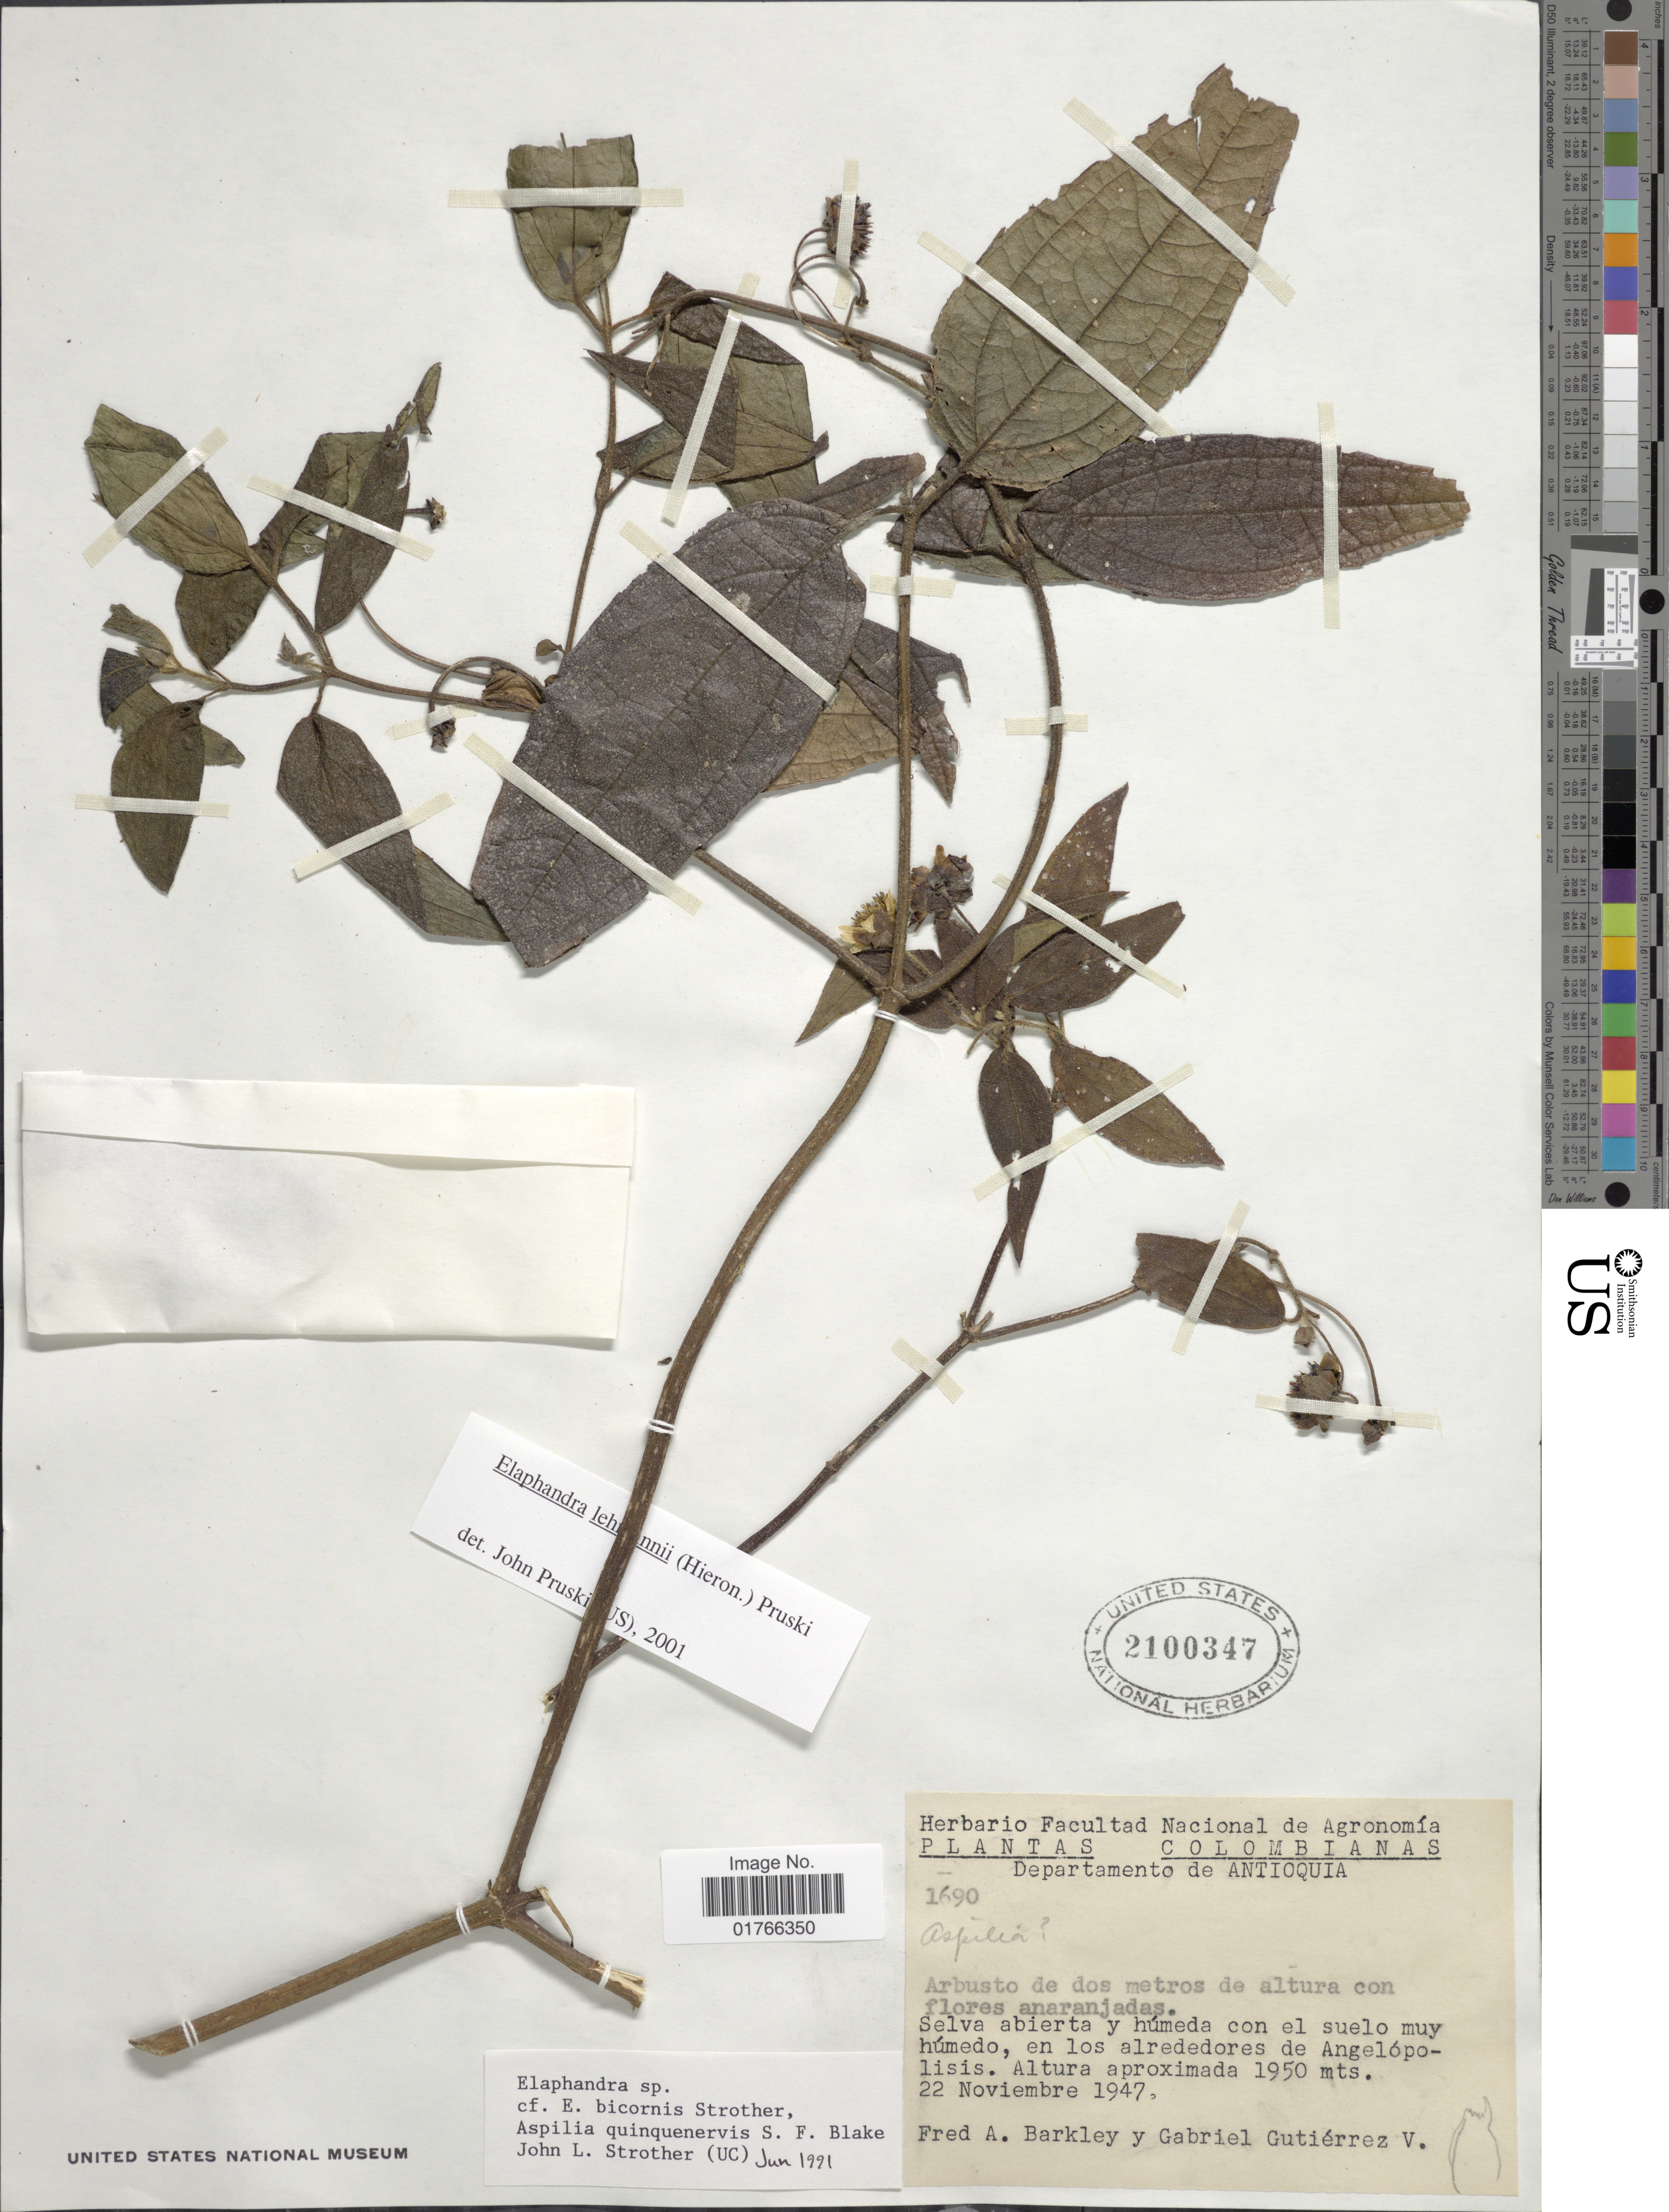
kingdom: Plantae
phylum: Tracheophyta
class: Magnoliopsida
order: Asterales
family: Asteraceae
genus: Elaphandra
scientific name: Elaphandra lehmannii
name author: (Hieron.) Pruski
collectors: F. A. Barkley & G. Guttierez V.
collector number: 1690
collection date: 1947-11-22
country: Colombia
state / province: Antioquia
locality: En los alrededores de Angelopolisis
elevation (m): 1950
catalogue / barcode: US 2100347